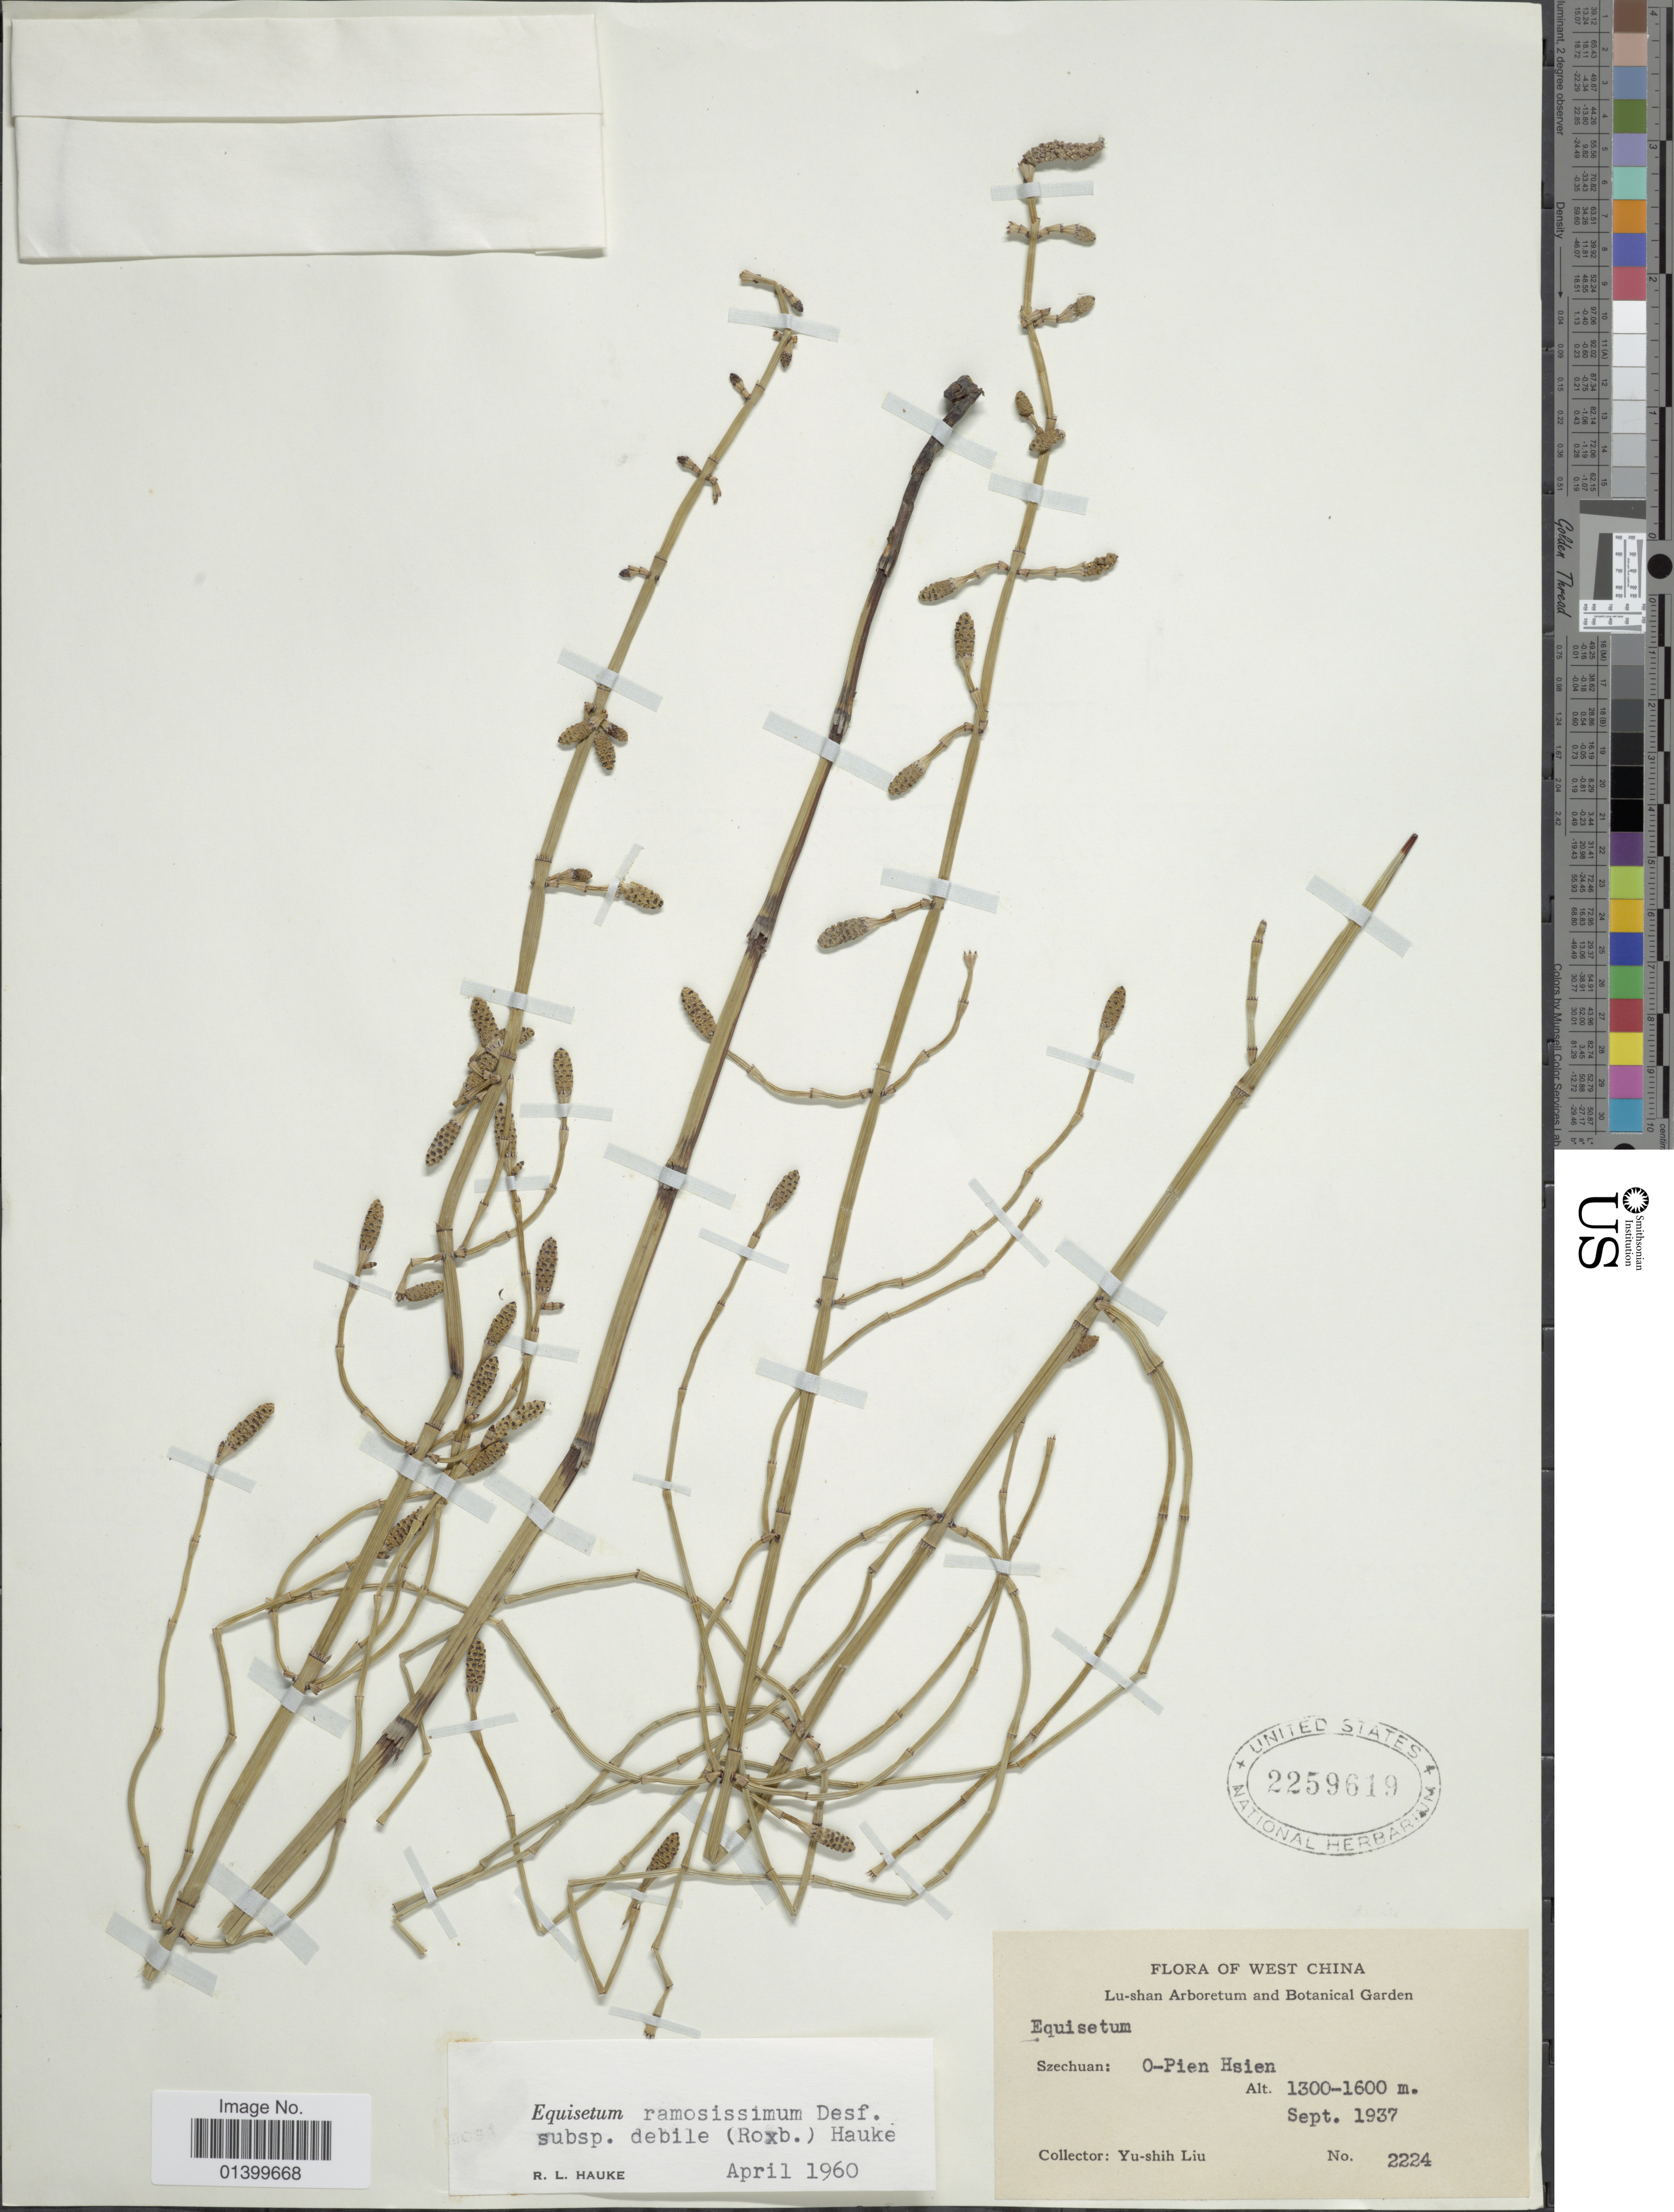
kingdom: Plantae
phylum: Tracheophyta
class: Polypodiopsida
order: Equisetales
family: Equisetaceae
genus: Equisetum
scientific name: Equisetum ramosissimum subsp. debile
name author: (Roxb. ex Vaucher) Hauke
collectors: Y.-S. Liu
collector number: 2224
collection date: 1937-09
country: China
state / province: Sichuan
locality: Flora of West China. Szechuan: O-Pien Hsien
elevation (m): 1300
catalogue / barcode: US 2259619